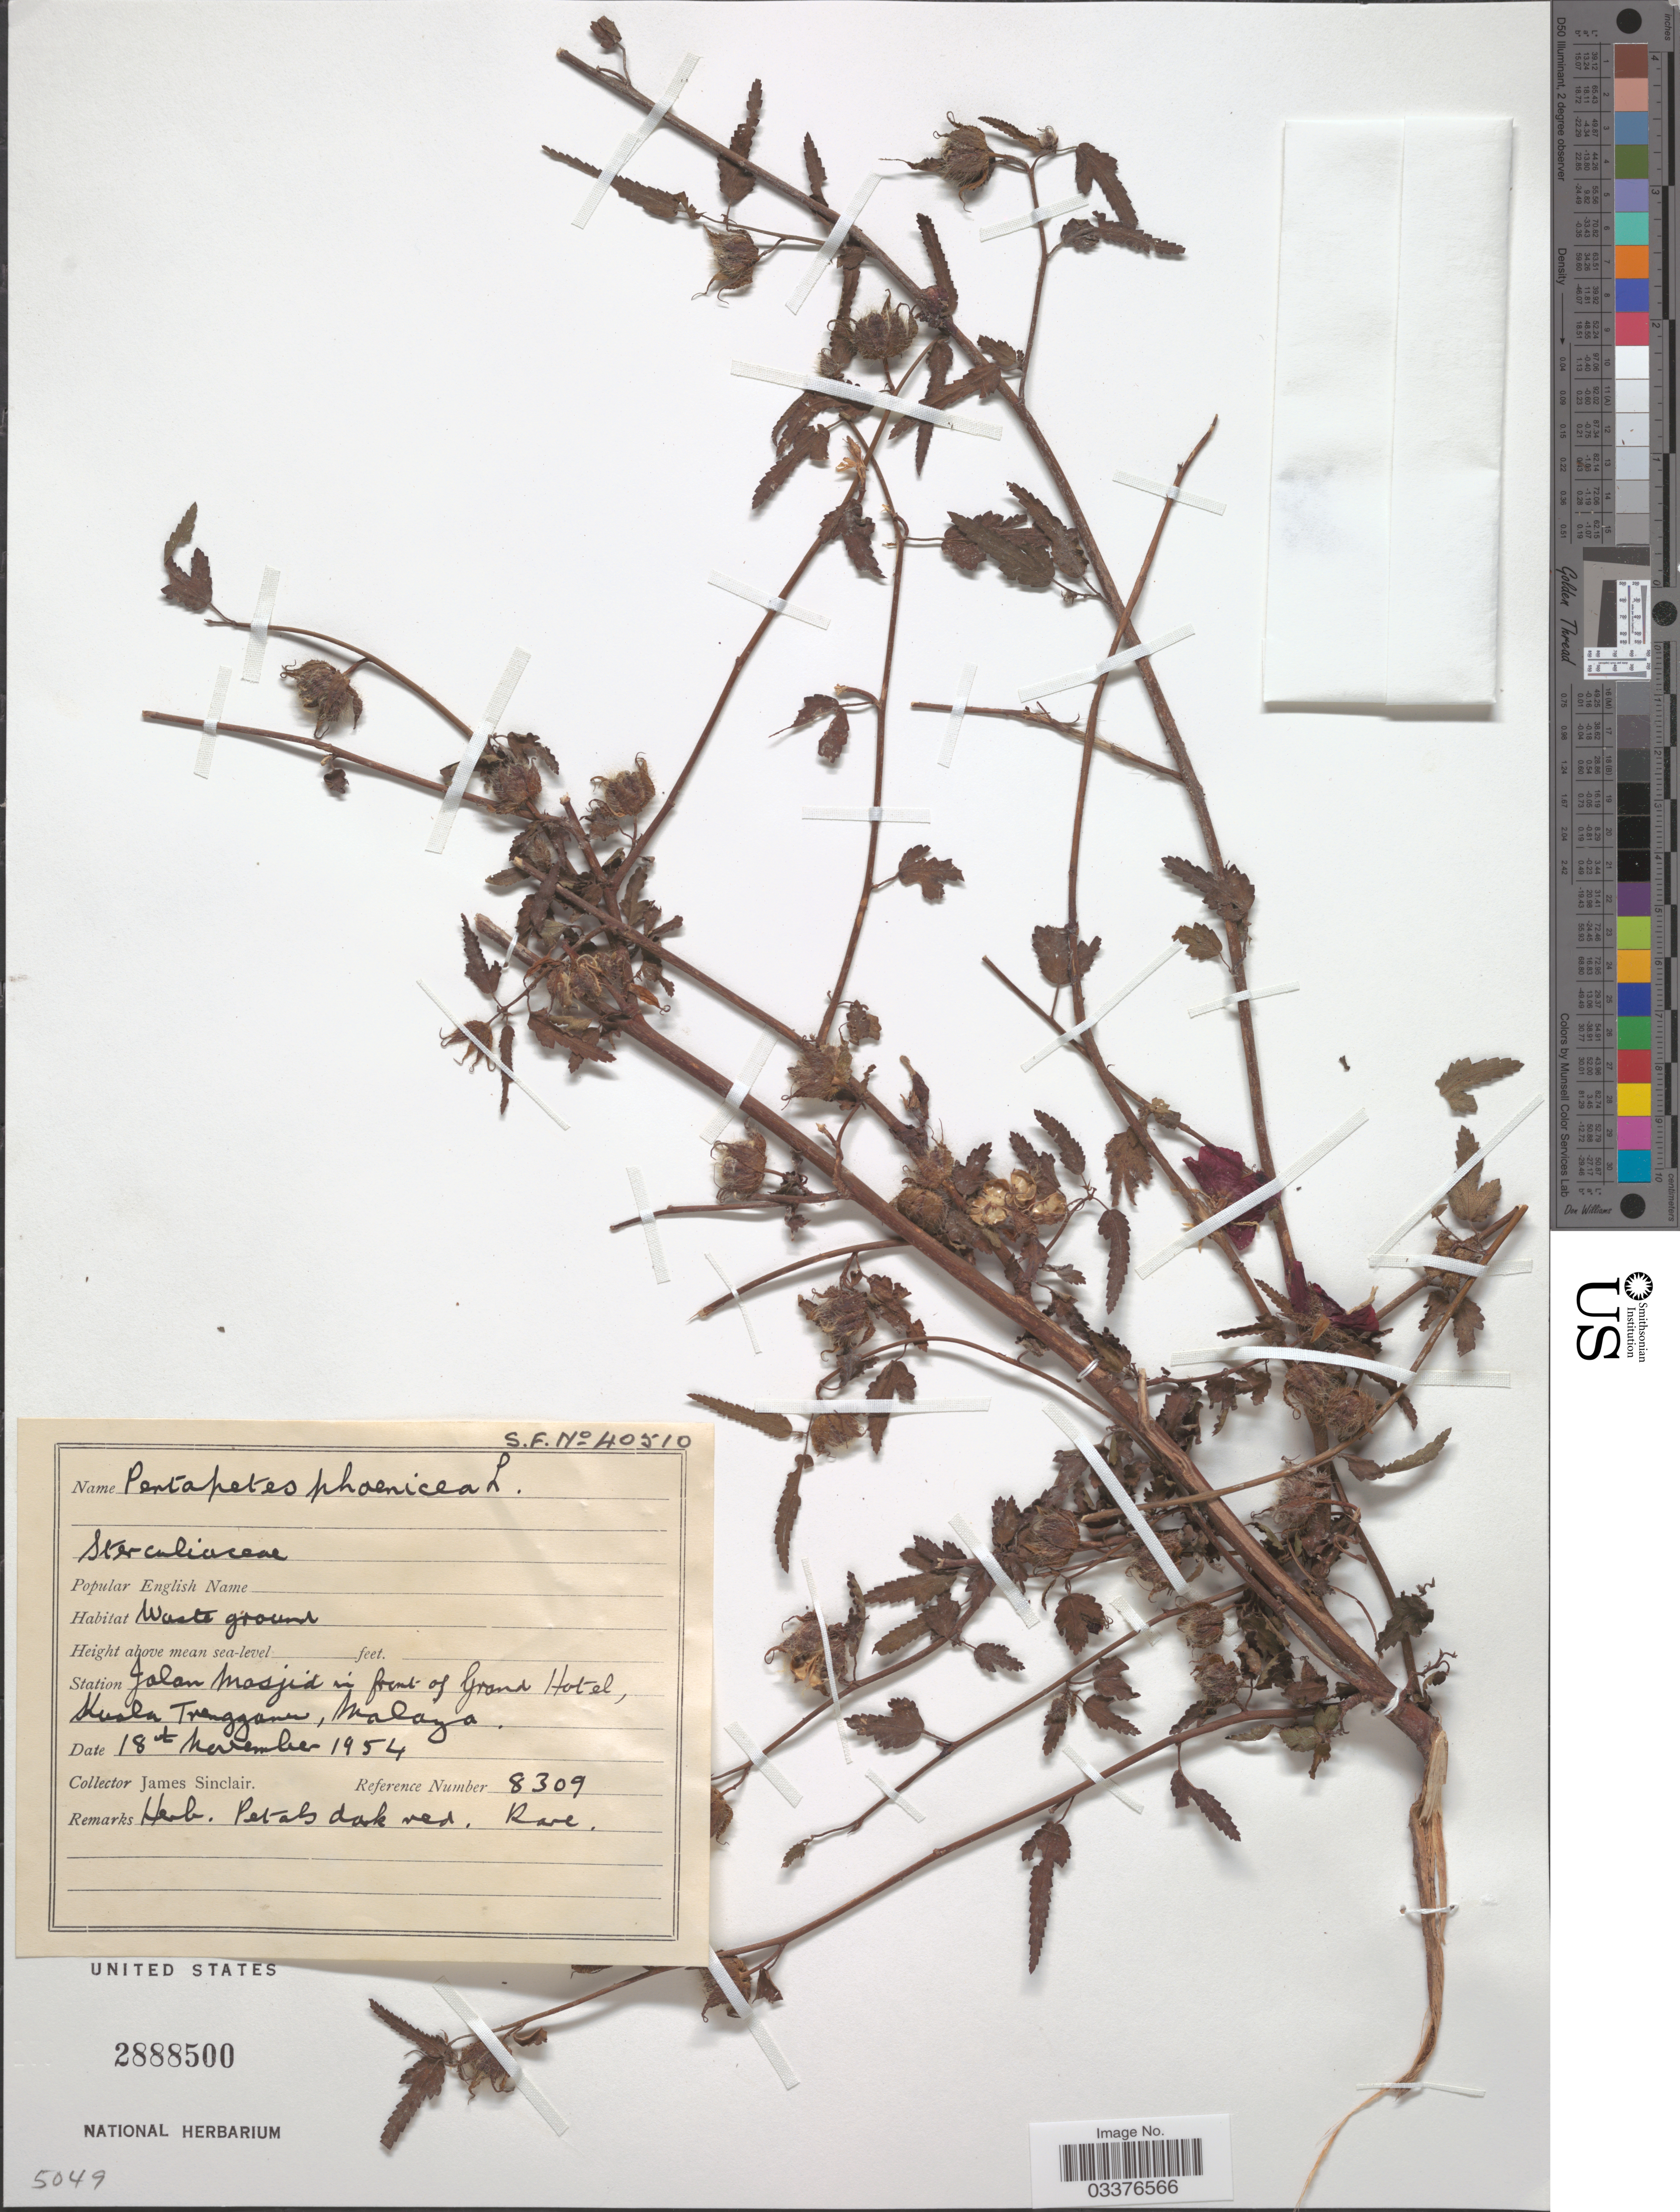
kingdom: Plantae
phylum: Tracheophyta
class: Magnoliopsida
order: Malvales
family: Malvaceae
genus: Pentapetes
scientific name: Pentapetes phoenicea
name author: L.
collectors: J. Sinclair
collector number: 8309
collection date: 1954-11-18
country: Malaysia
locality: Station Jalan Masjid in front of Grand Hotel, Kuala Trengganu, Malaya.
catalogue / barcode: US 2888500